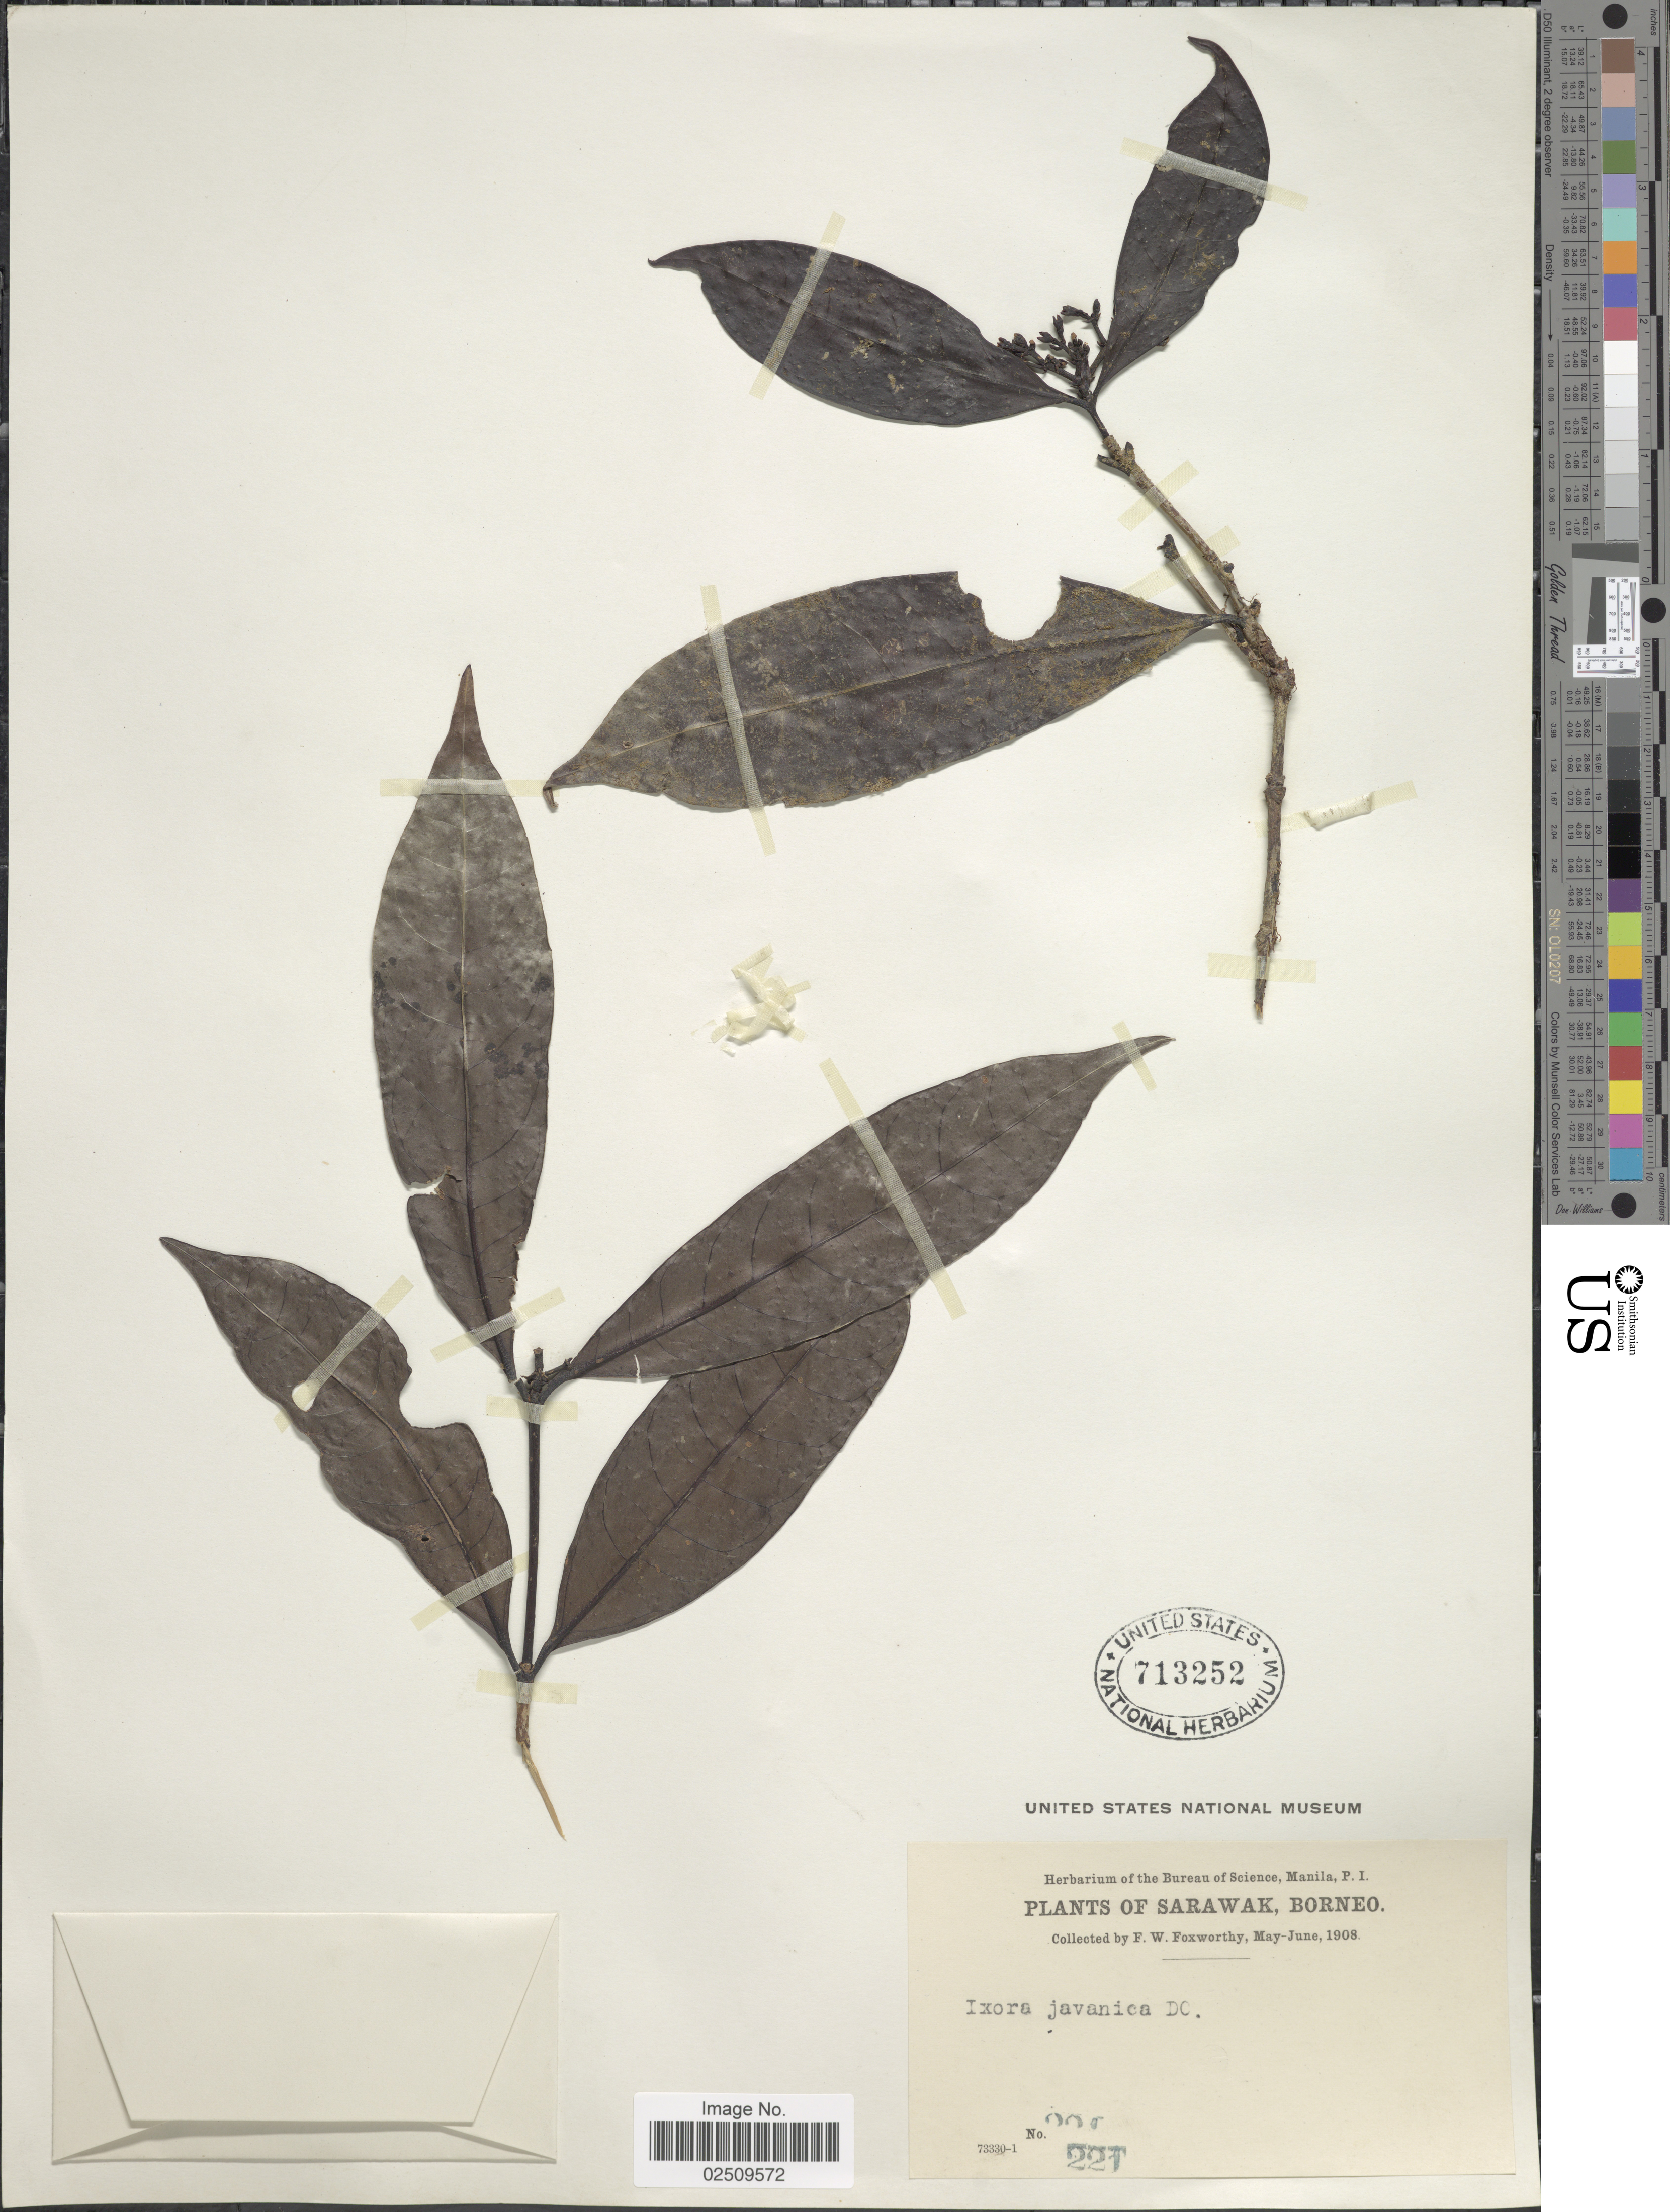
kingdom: Plantae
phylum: Tracheophyta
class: Magnoliopsida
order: Gentianales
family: Rubiaceae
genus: Ixora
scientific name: Ixora javanica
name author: DC.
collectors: F. W. Foxworthy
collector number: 221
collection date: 1908-05/1908-06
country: Malaysia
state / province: Sarawak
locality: Borneo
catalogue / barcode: US 713252